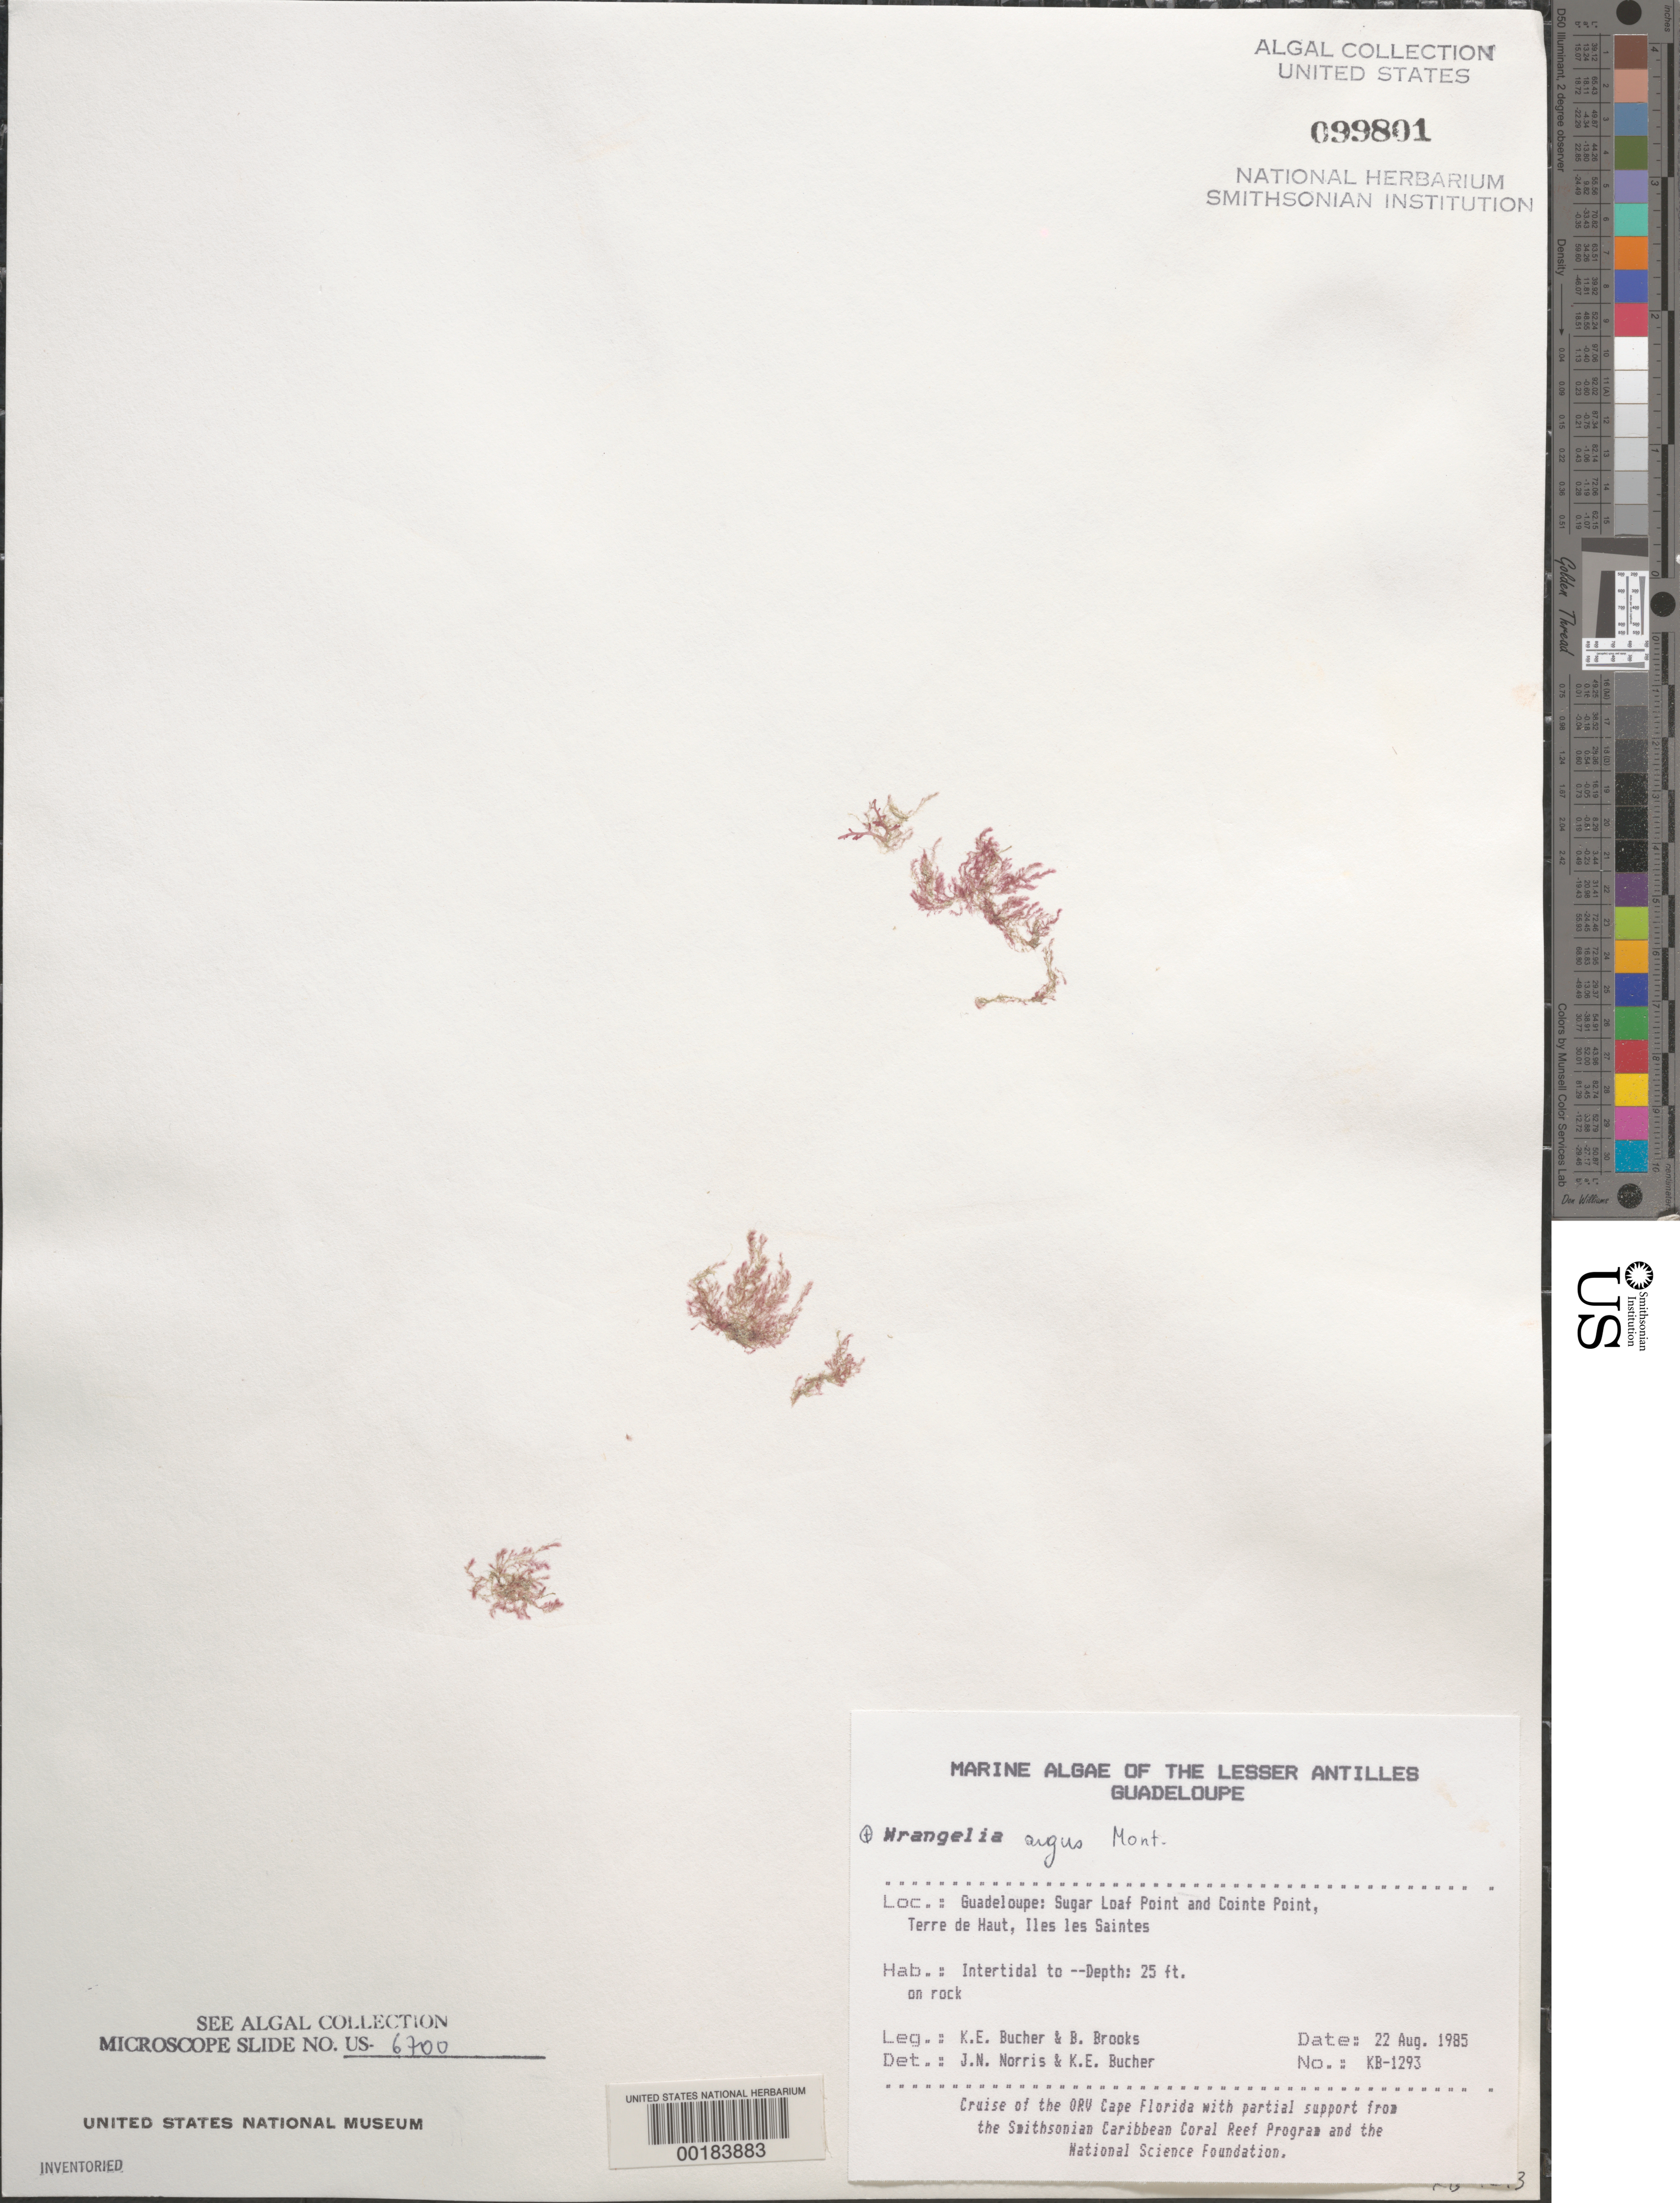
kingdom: Plantae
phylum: Rhodophyta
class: Florideophyceae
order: Ceramiales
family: Wrangeliaceae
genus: Wrangelia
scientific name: Wrangelia argus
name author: (Mont.) Mont.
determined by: Norris, J. N.; Bucher, K. E.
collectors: K. E. Bucher & B. Brooks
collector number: Kb-1293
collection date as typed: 22 Aug 1985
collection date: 1985-08-22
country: Guadeloupe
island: Terre de Haut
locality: Sugar Loaf Point and Cointe Point,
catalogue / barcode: US 99801